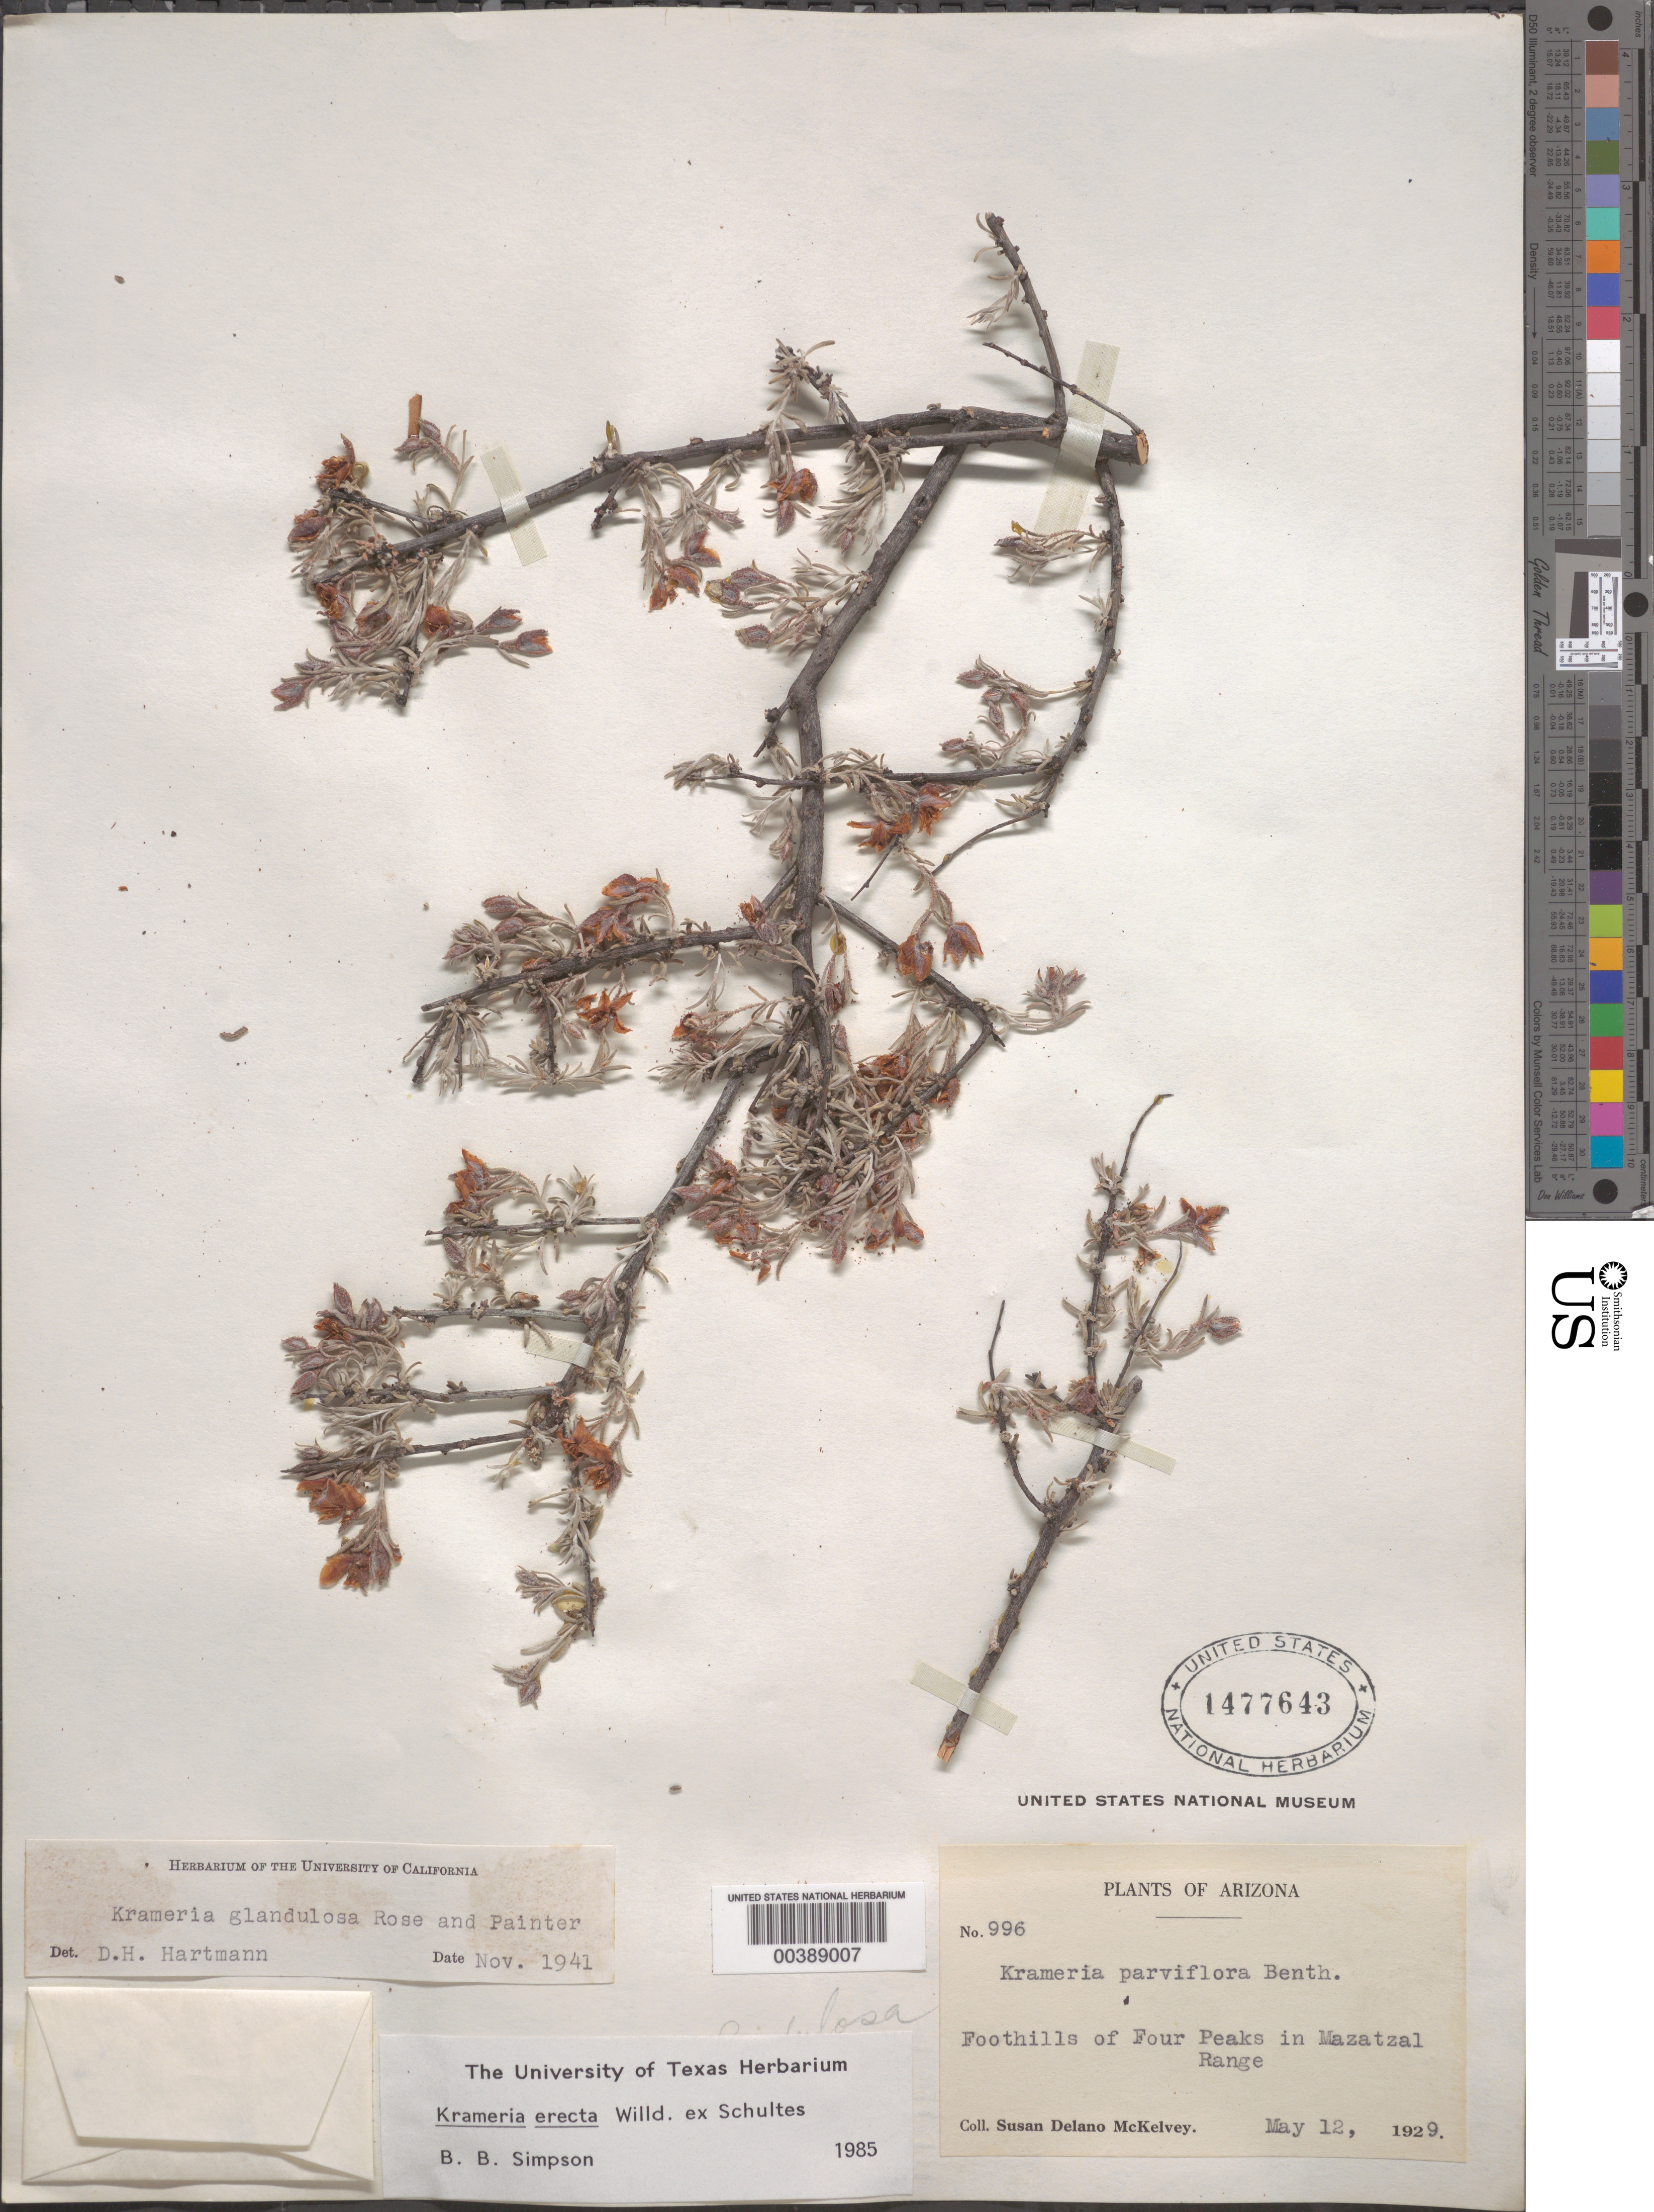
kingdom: Plantae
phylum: Tracheophyta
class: Magnoliopsida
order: Zygophyllales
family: Krameriaceae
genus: Krameria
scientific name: Krameria glandulosa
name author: Rose & J.H. Painter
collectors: S. A. McKelvey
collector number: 996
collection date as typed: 12 May 1929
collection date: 1929-05-12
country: United States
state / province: Arizona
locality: Foothills of four peaks in mazatzal range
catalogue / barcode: US 1477643